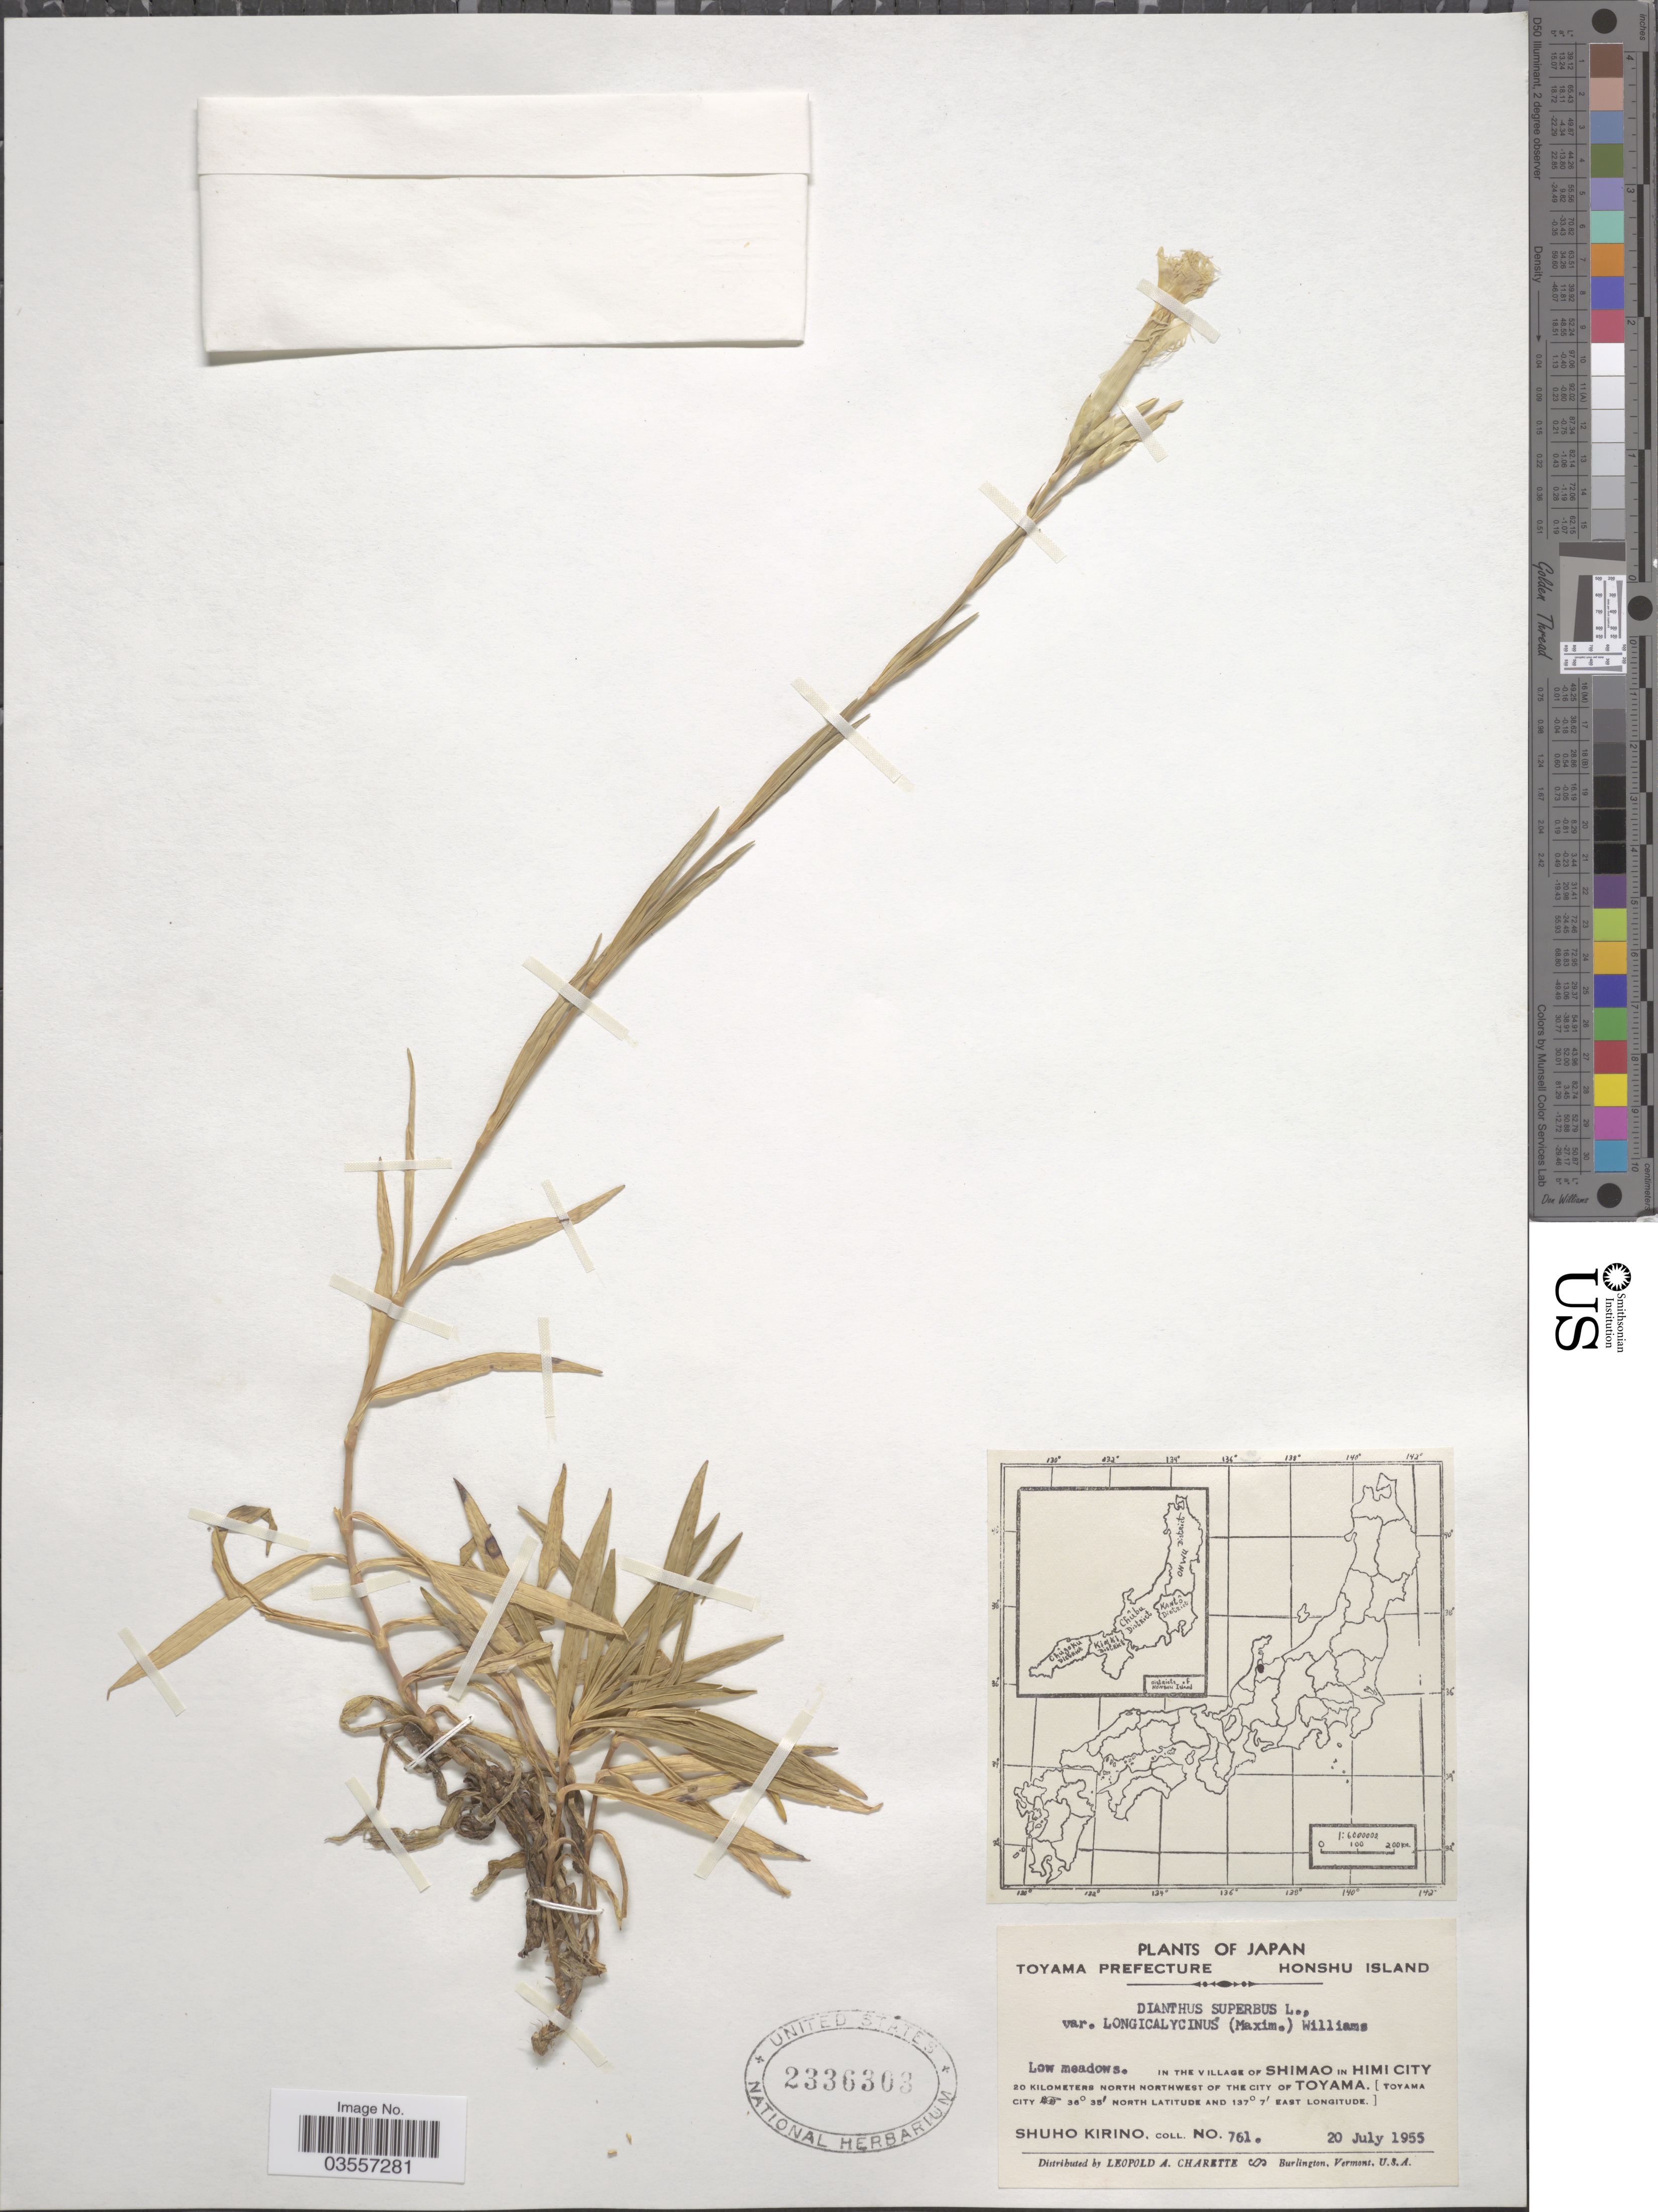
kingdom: Plantae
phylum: Tracheophyta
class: Magnoliopsida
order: Caryophyllales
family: Caryophyllaceae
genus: Dianthus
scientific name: Dianthus superbus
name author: L.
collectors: S. Kirino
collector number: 761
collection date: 1955-07-20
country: Japan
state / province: Toyama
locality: Toyama Prefecture. Honshu Island. In the village of Shimao in Himi City 20 kilometers north northwest of the city of Toyama. [Toyama City].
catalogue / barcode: US 2336303